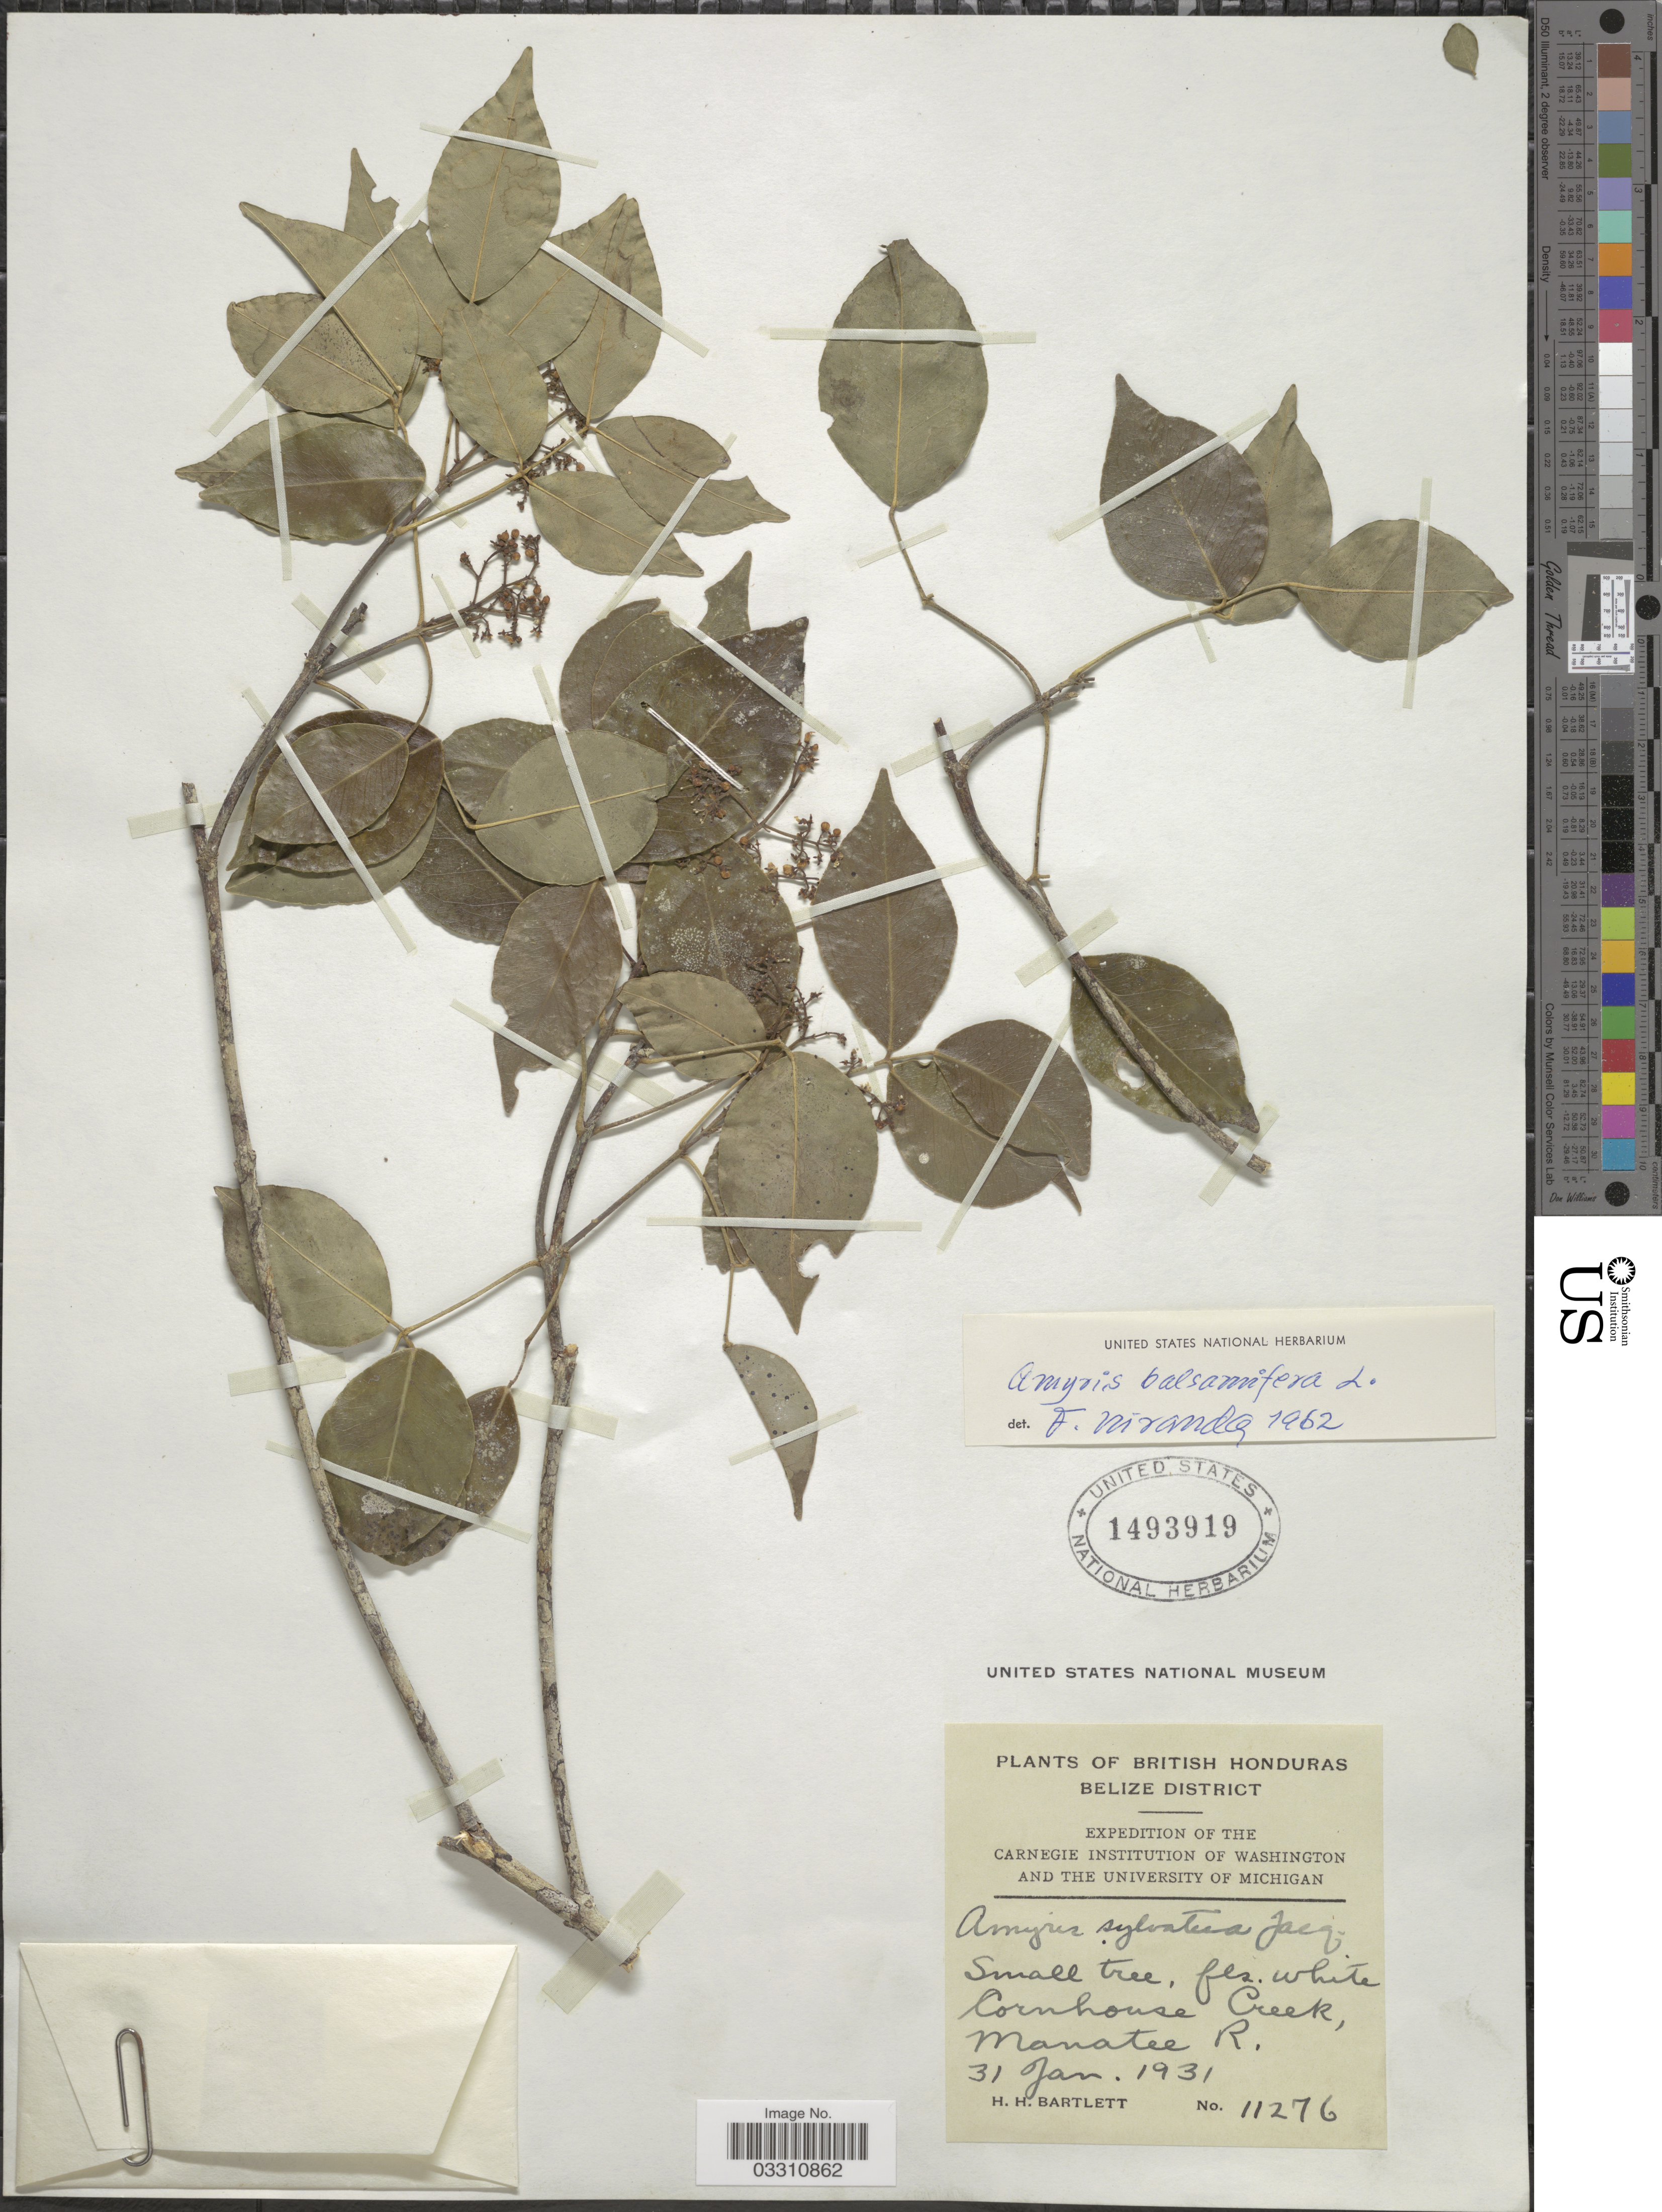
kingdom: Plantae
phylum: Tracheophyta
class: Magnoliopsida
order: Sapindales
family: Rutaceae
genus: Amyris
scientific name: Amyris balsamifera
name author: L.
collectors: H. H. Bartlett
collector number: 11276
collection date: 1931-01-31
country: Belize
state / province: Belize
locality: British District, Belize District, Cornhouse Creek, Manatee R.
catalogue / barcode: US 1493919